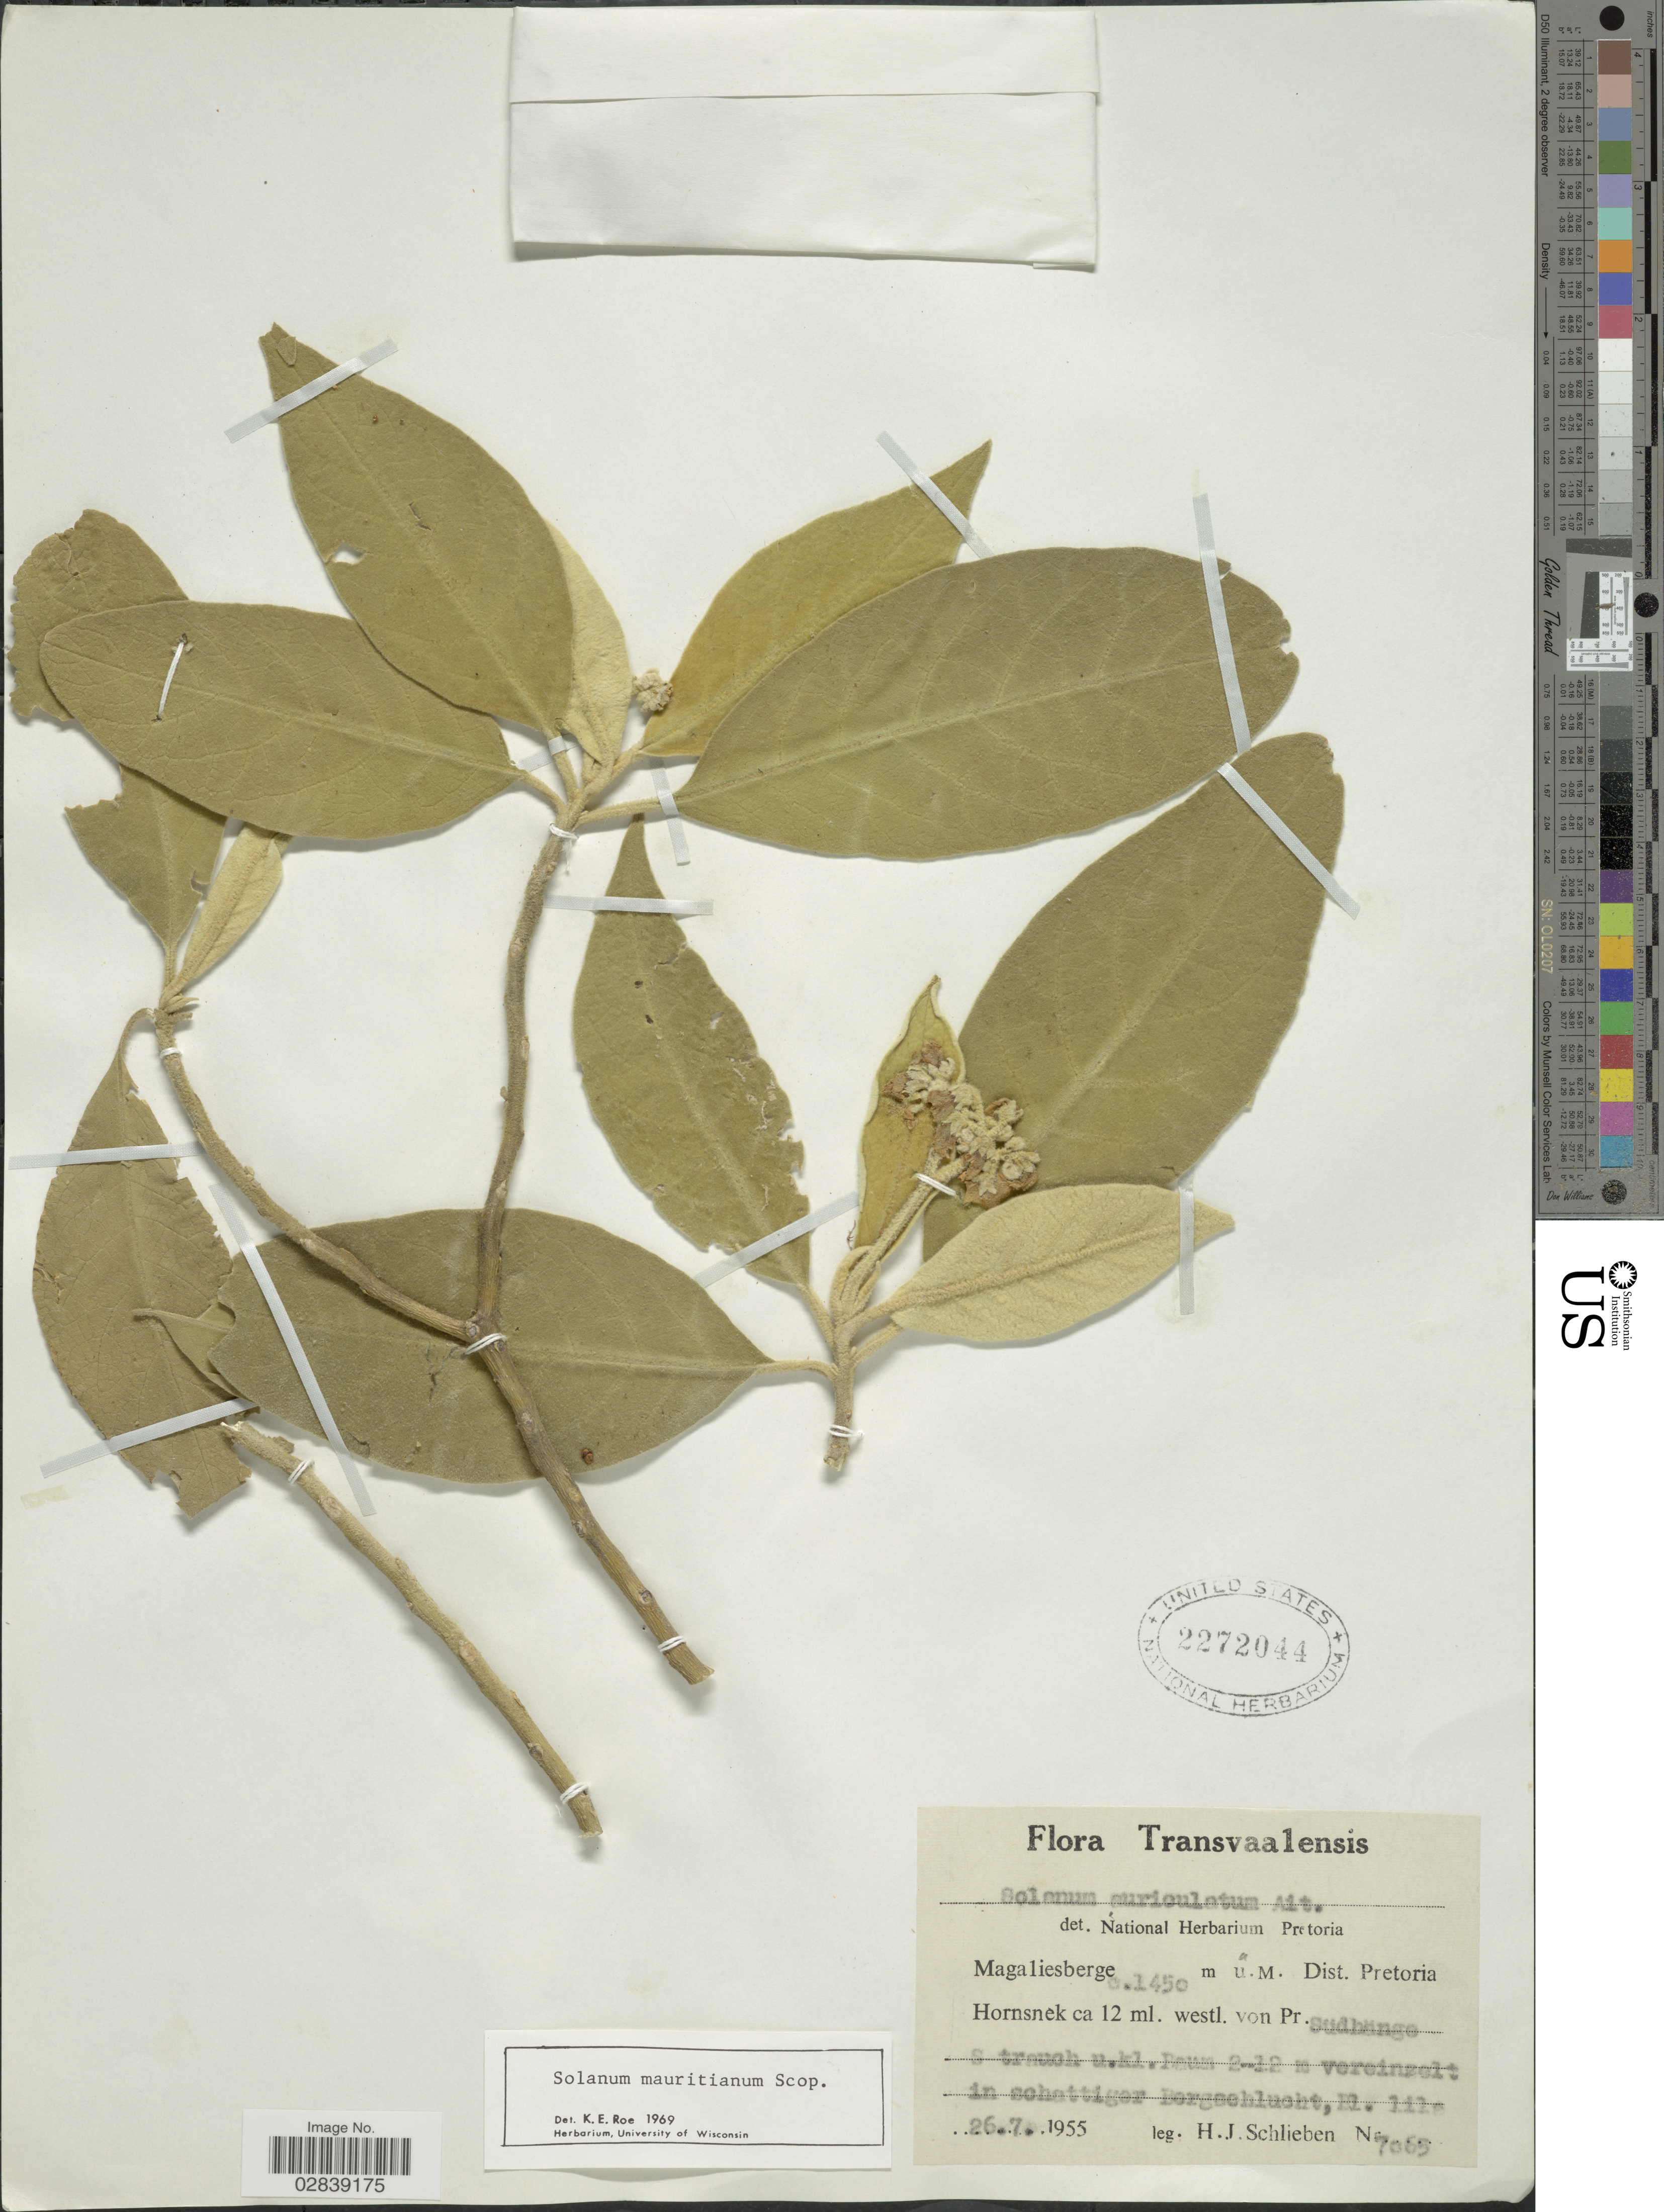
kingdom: Plantae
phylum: Tracheophyta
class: Magnoliopsida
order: Solanales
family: Solanaceae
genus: Solanum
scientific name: Solanum mauritianum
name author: Scop.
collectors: H. J. Schlieben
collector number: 7065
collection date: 1955-07-26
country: South Africa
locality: Transvaalensis. Magaliesberge. Dist. Pretoria. Hornsnek ca 12 ml. westl. von Pr.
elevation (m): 1450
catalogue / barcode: US 2272044